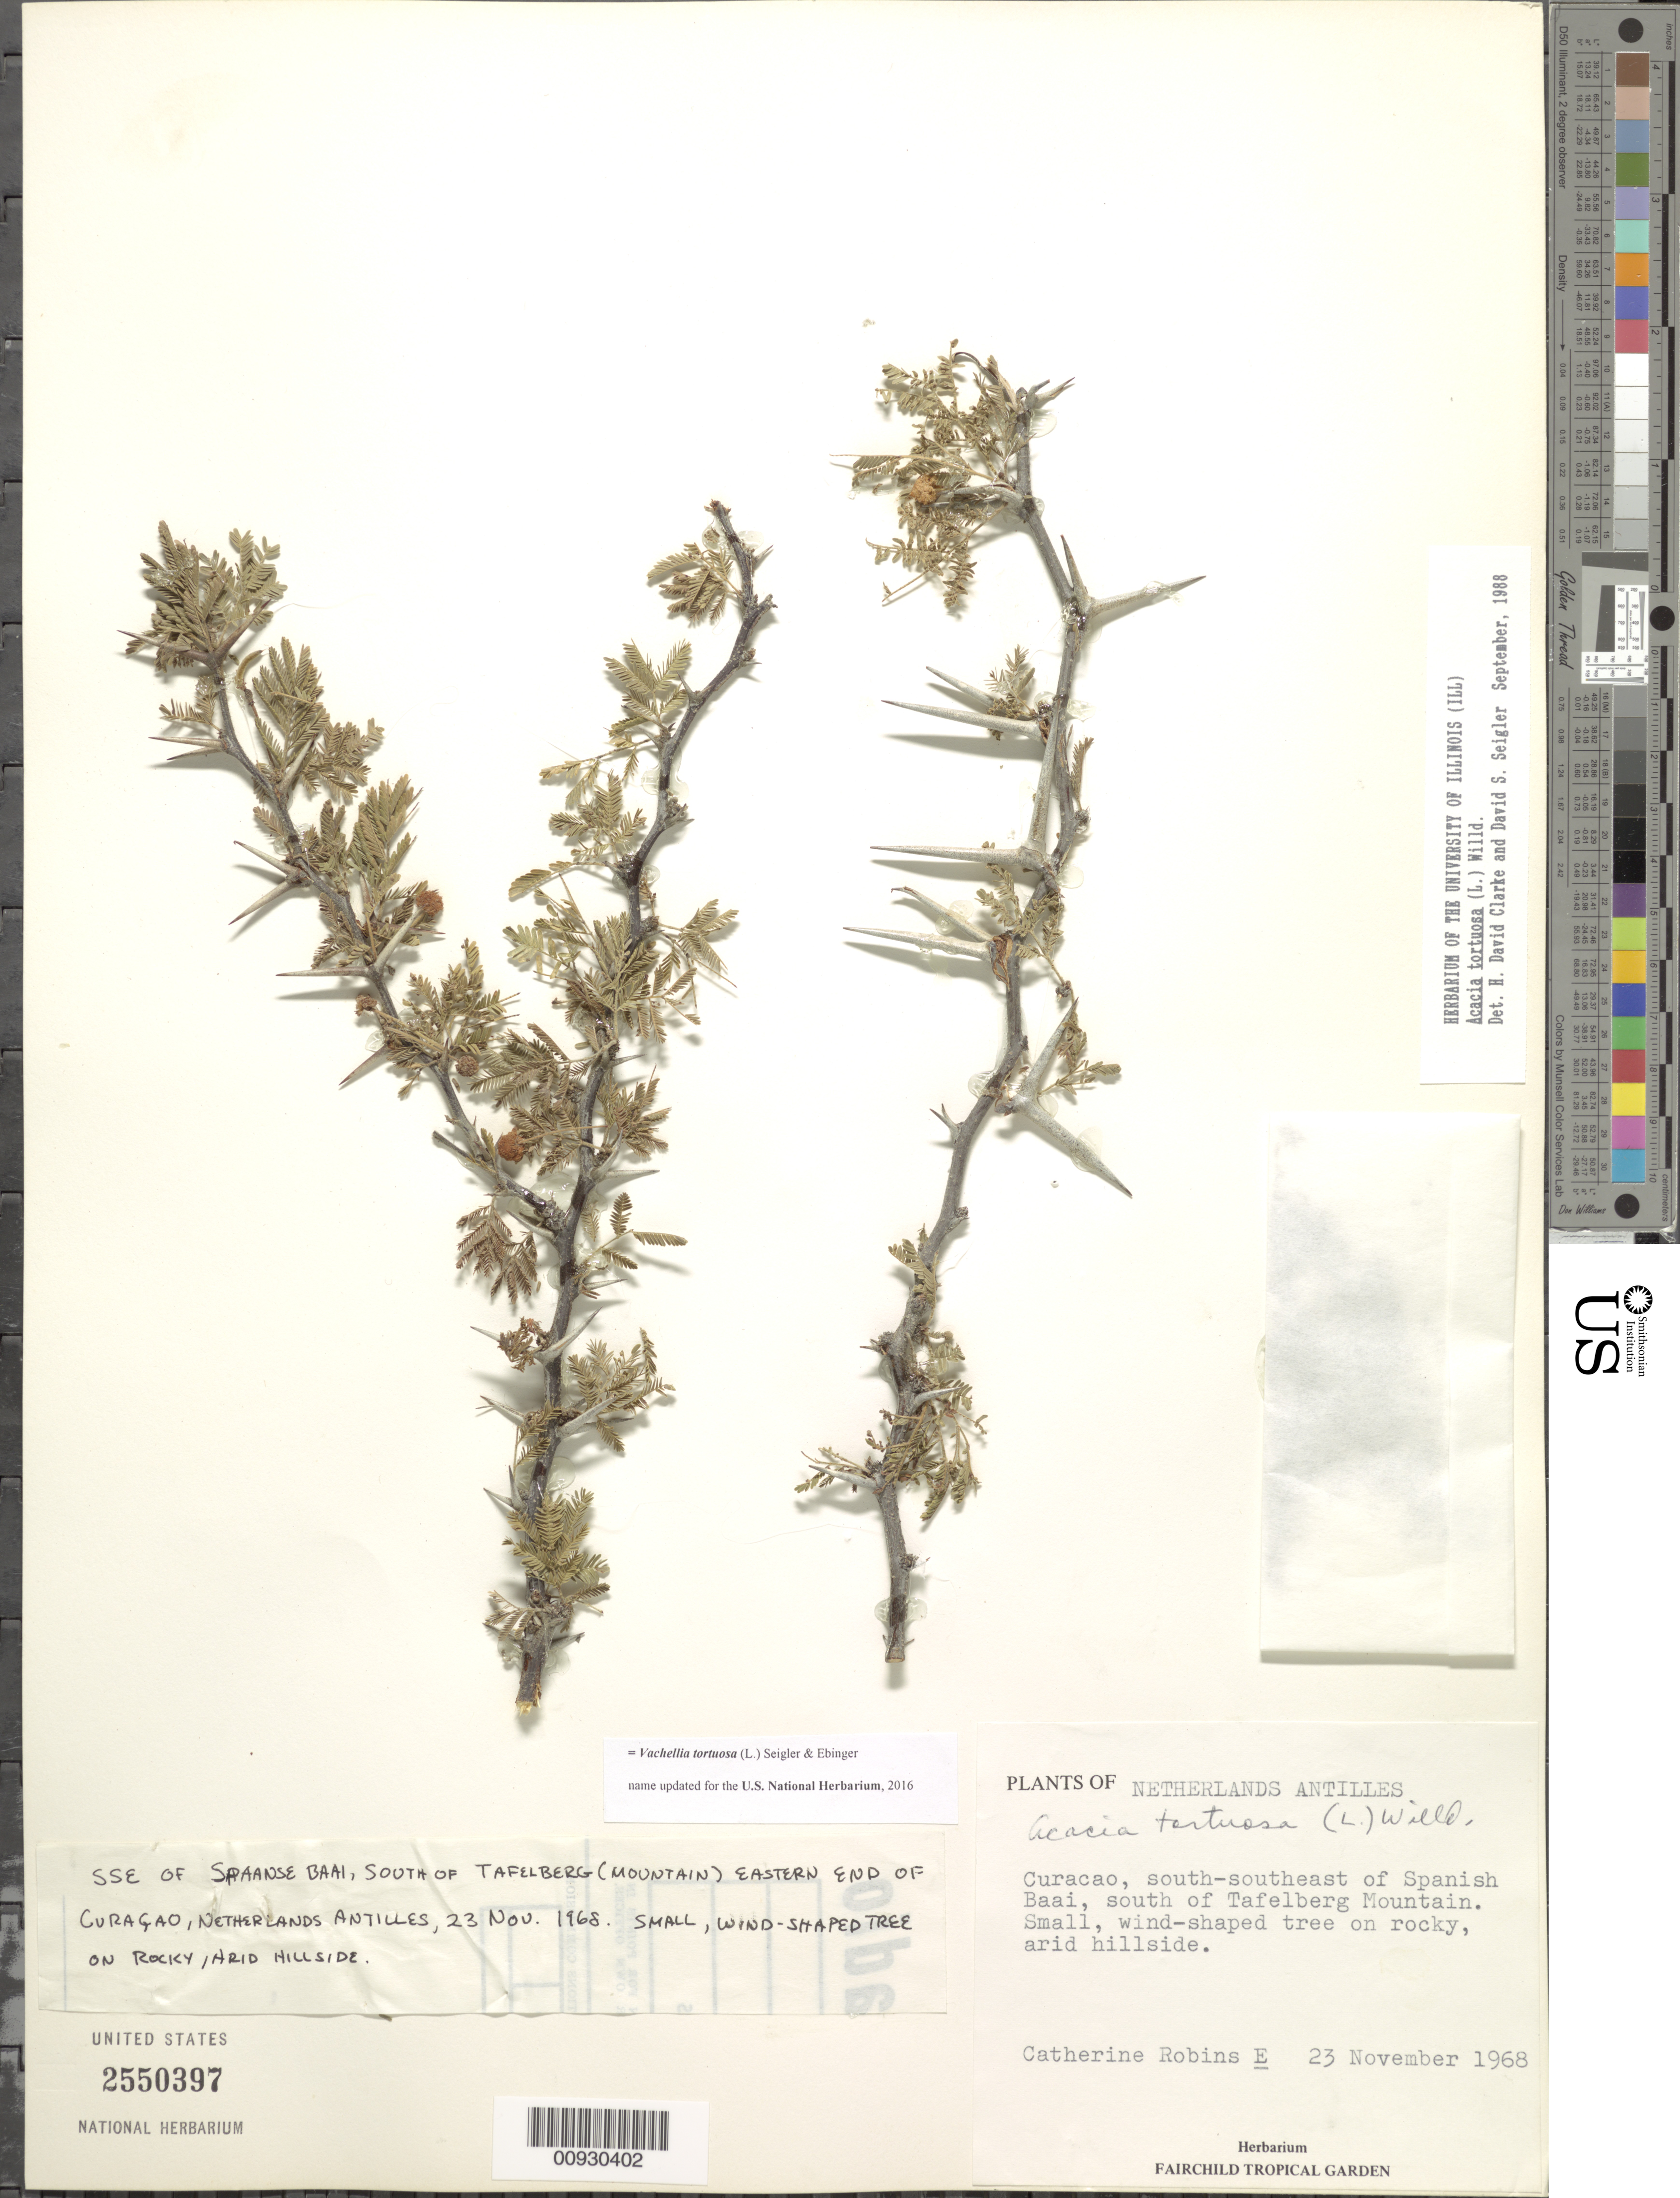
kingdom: Plantae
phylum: Tracheophyta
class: Magnoliopsida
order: Fabales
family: Fabaceae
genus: Vachellia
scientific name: Vachellia tortuosa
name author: (L.) Seigler & Ebinger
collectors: C. Robins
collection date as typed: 23 Nov 1968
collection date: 1968-11-23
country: Curaçao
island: Curaçao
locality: South-southeast of Spanish Baai, south of Tafelberg Mountain.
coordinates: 0 N, 0 E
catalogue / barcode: US 2550397